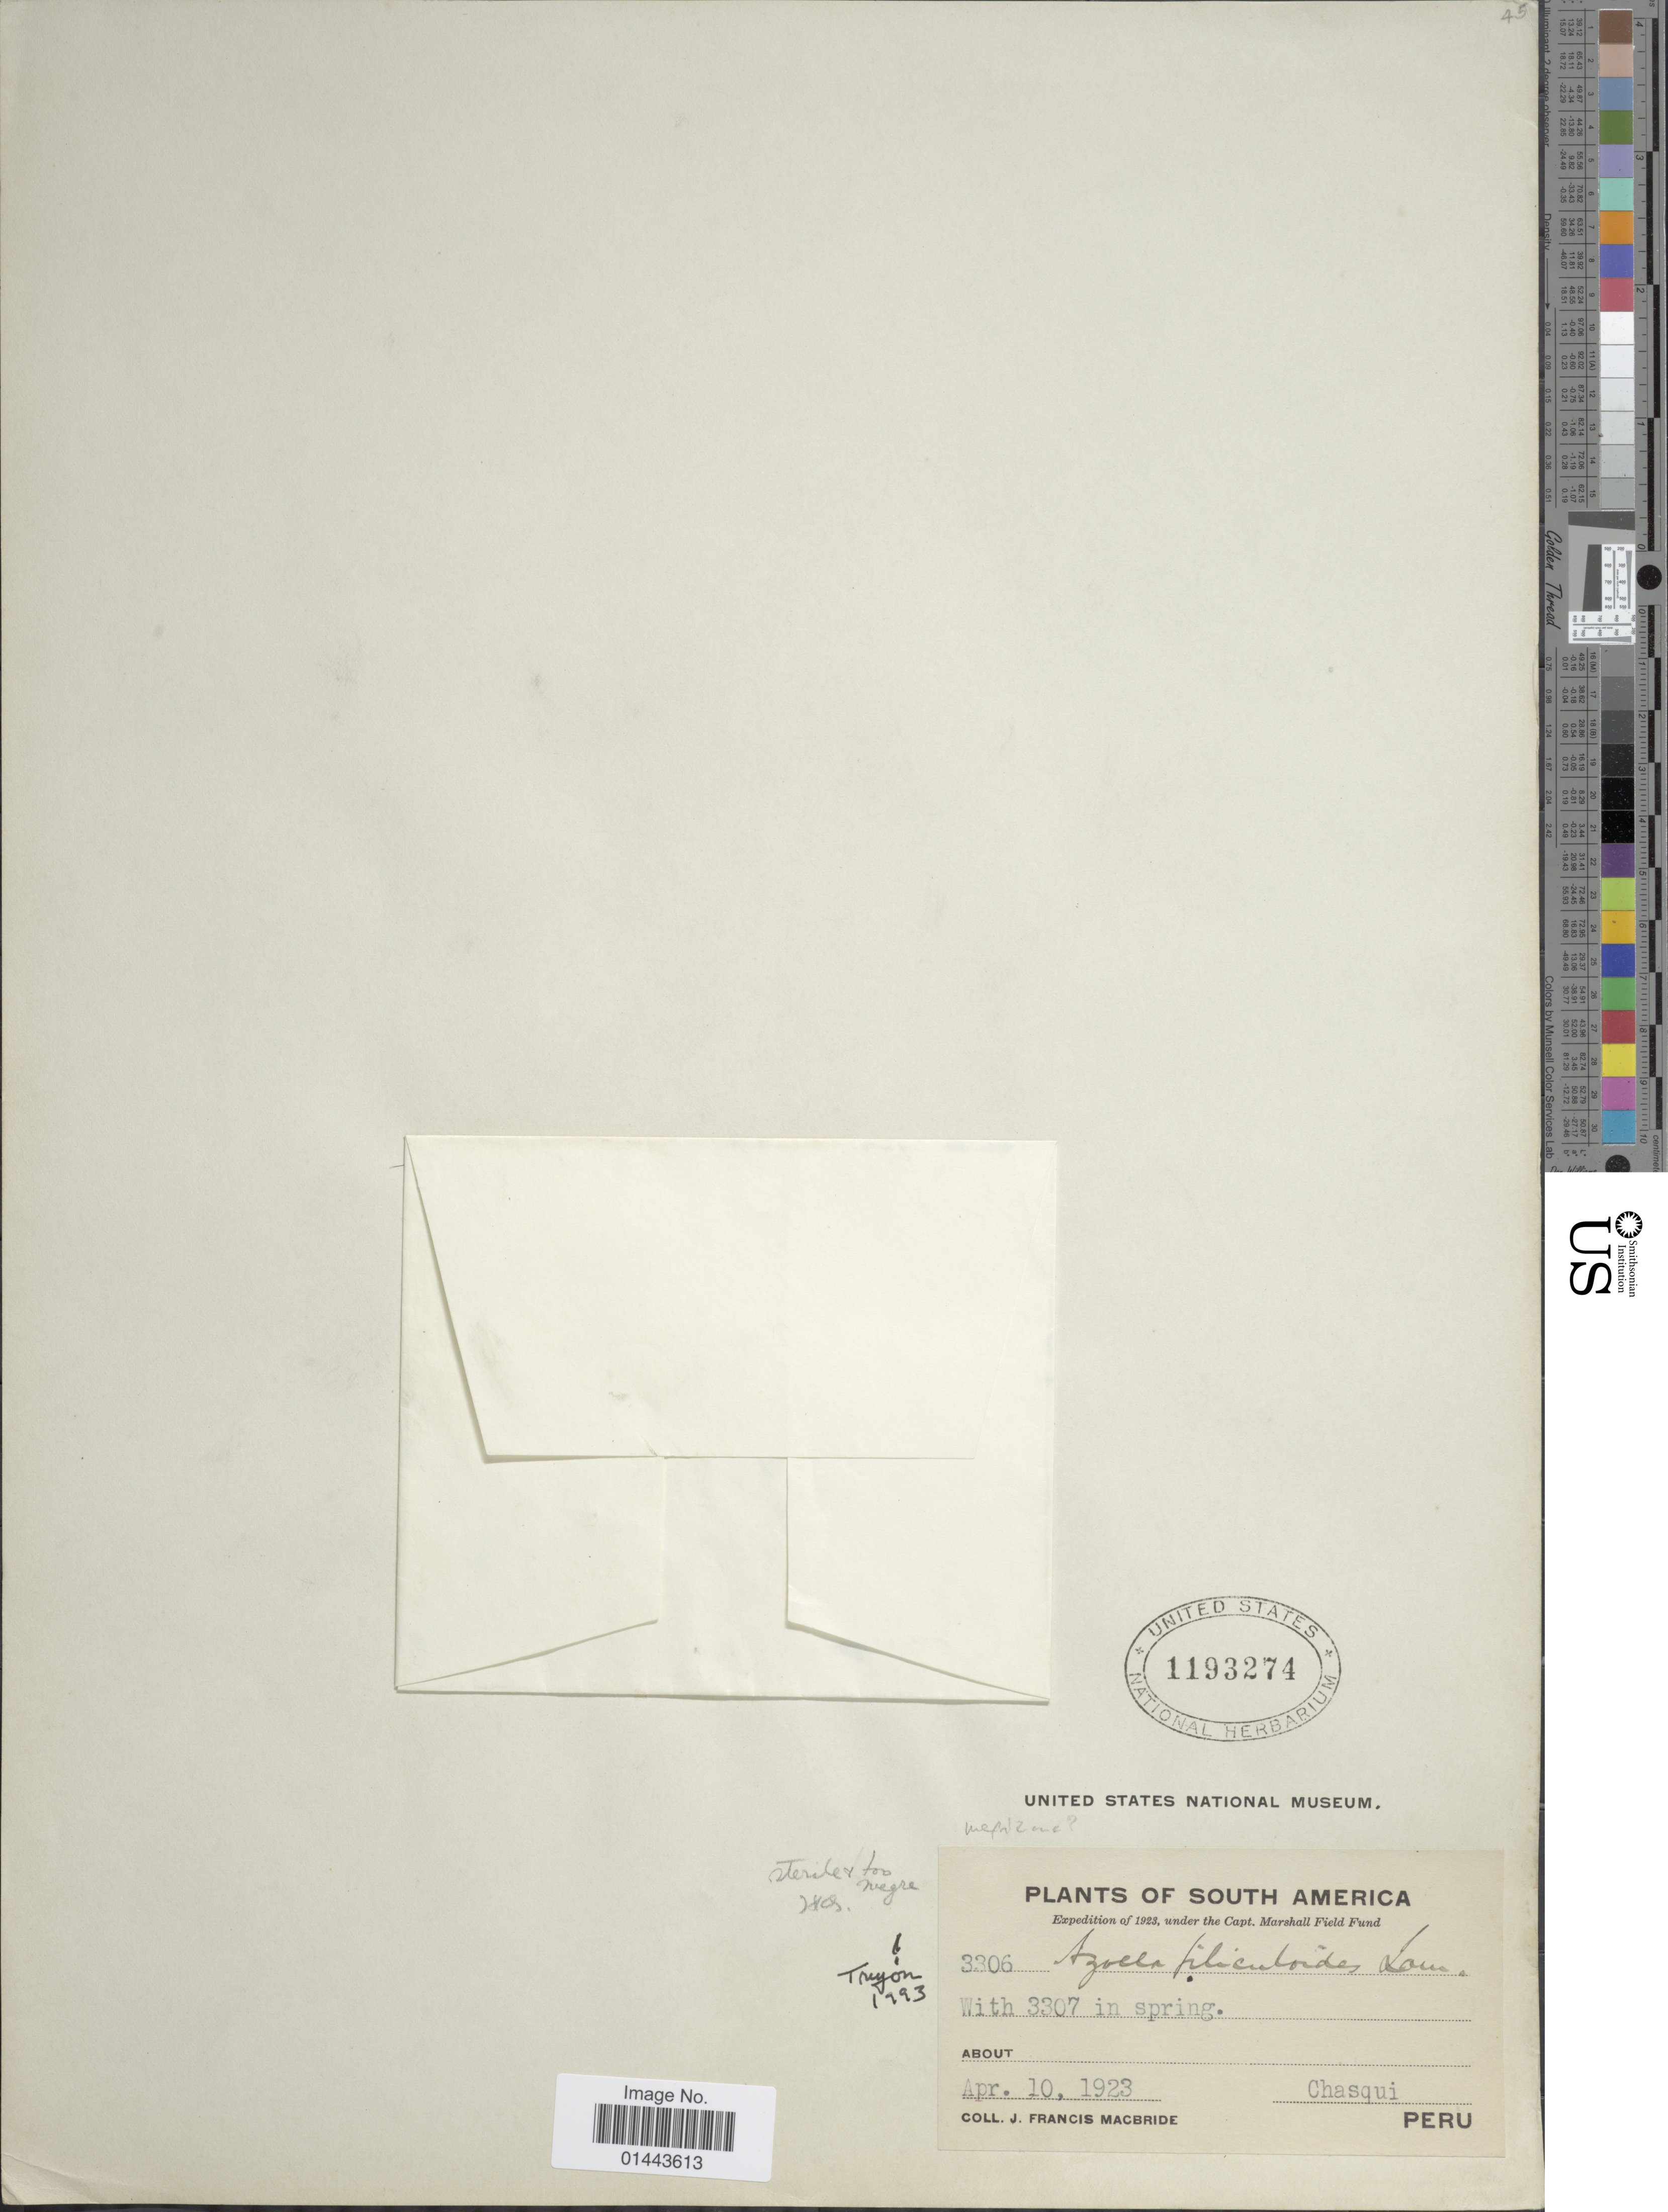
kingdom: Plantae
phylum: Tracheophyta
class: Polypodiopsida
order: Salviniales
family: Salviniaceae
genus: Azolla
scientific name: Azolla mexicana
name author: C. Presl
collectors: J. F. Macbride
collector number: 3306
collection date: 1923-04-10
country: Peru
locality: Chasqui. In spring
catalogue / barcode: US 1193274